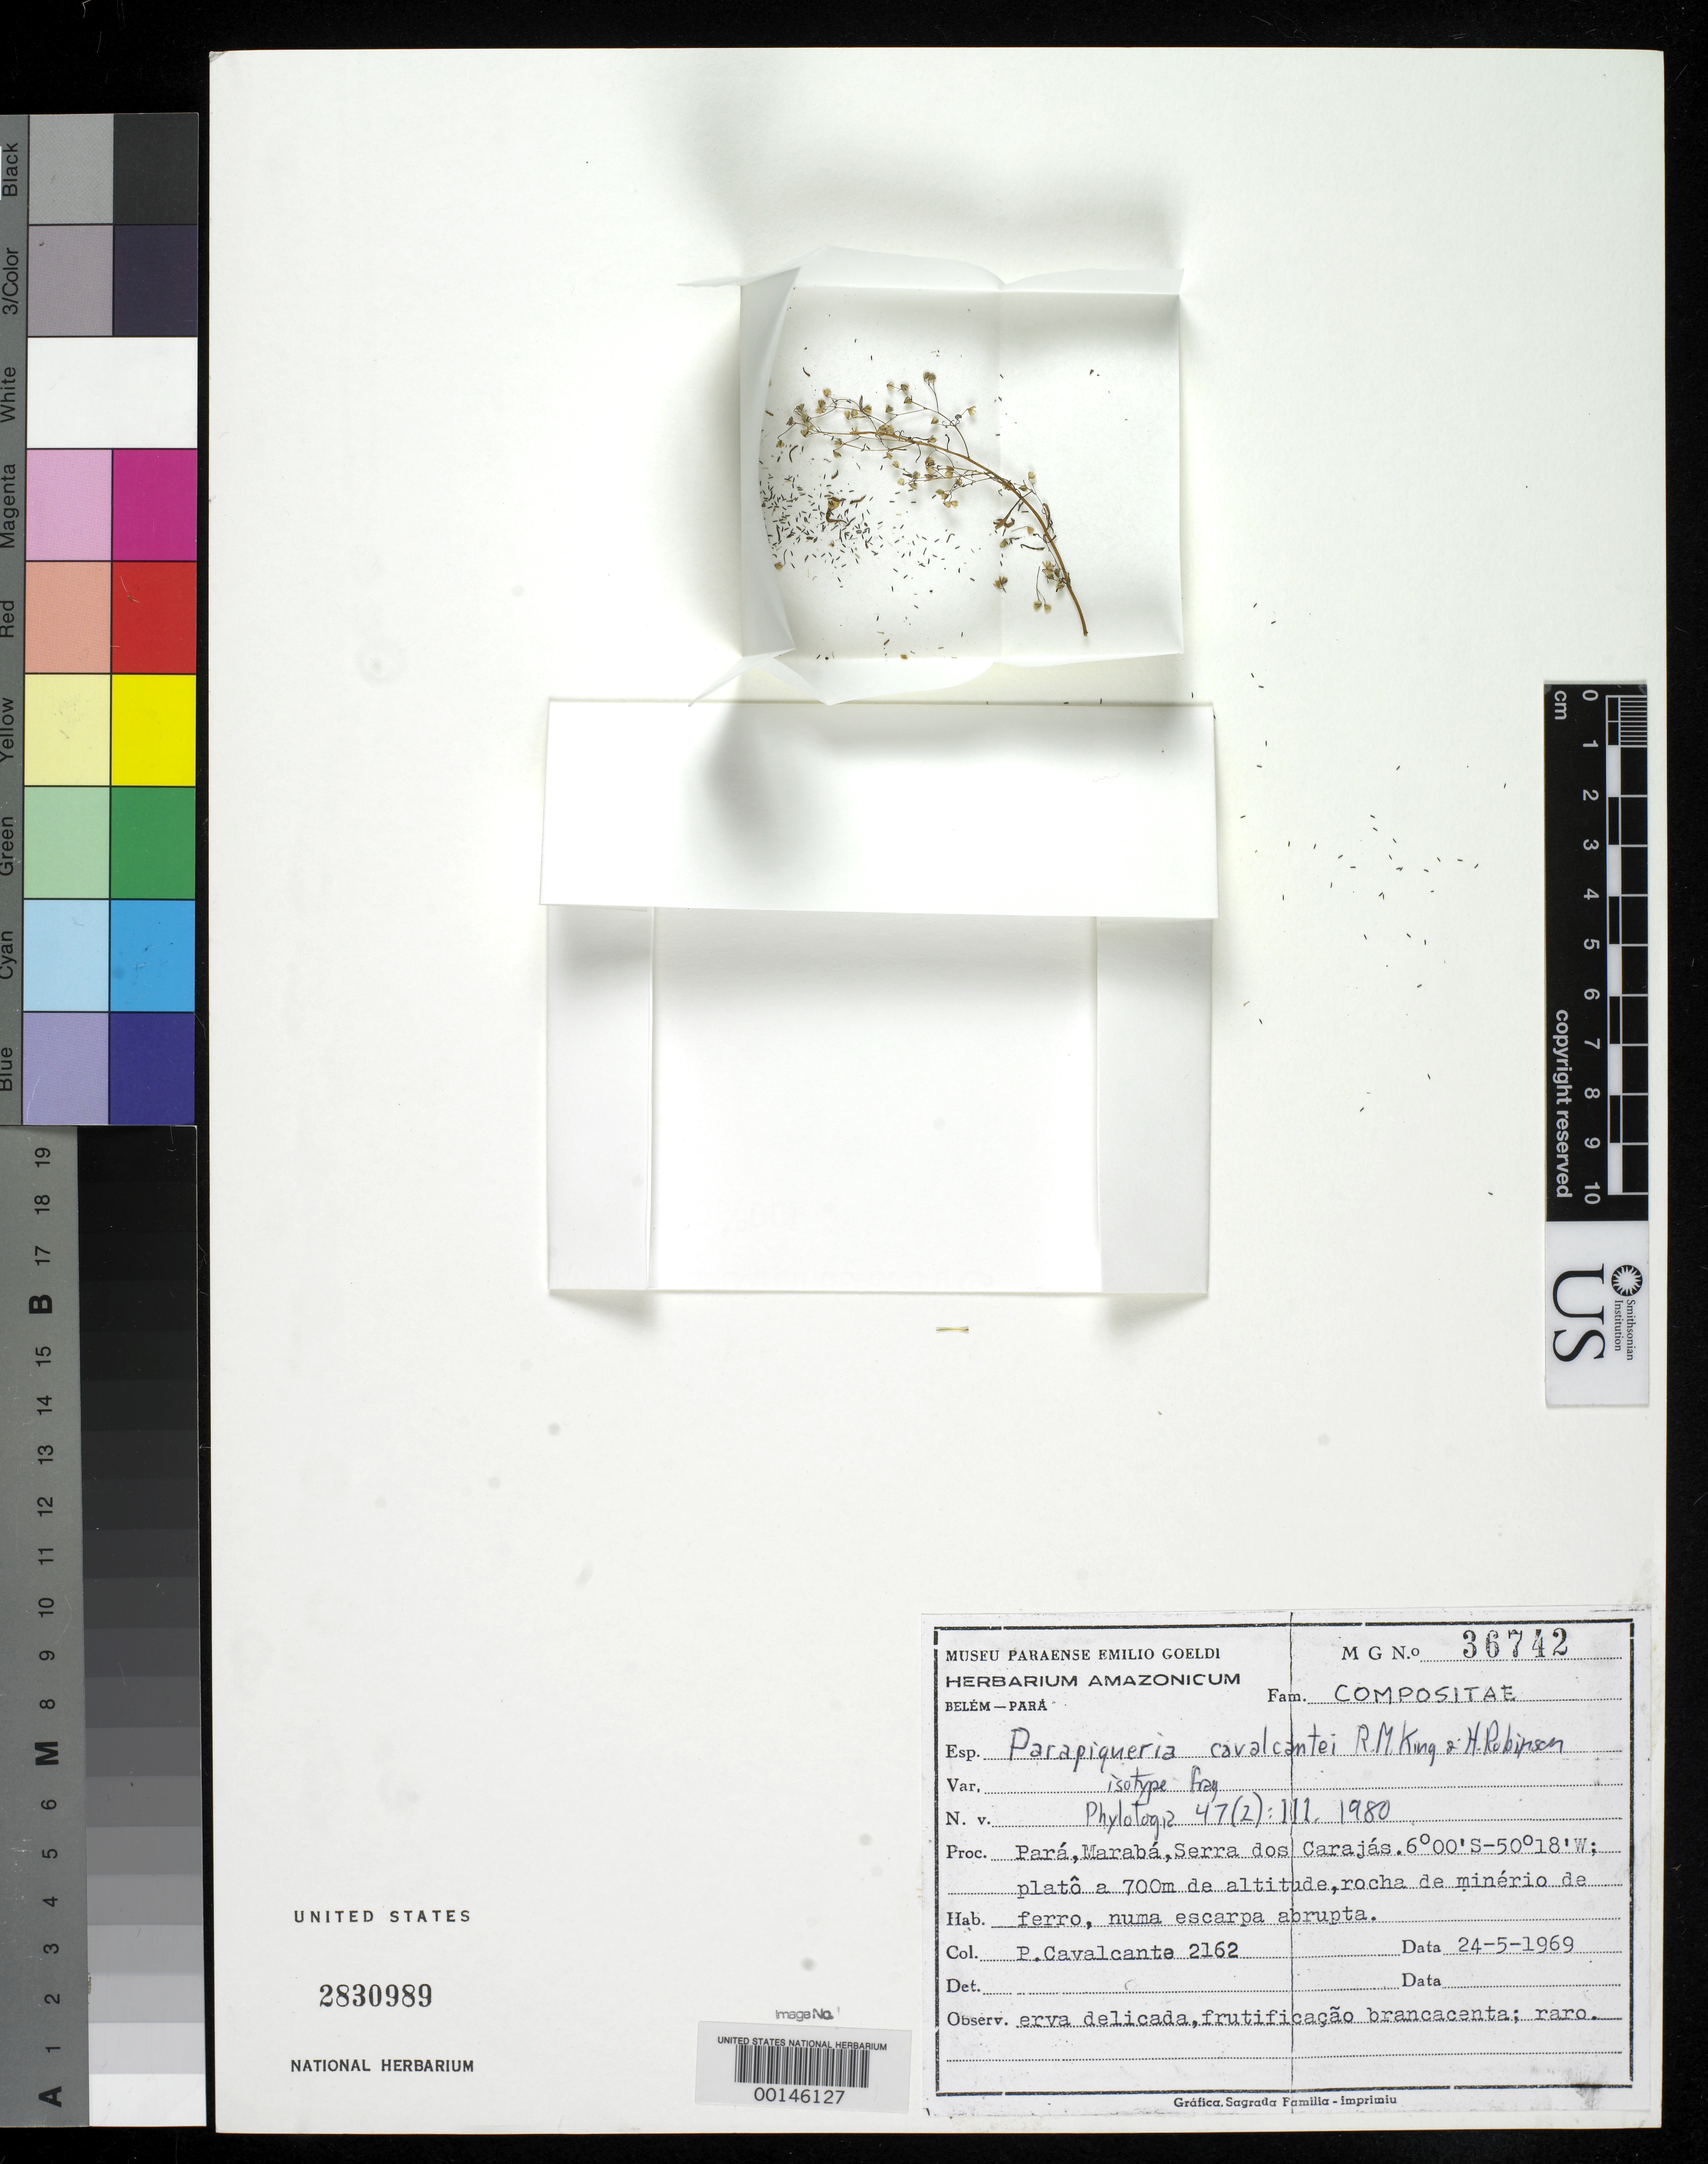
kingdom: Plantae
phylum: Tracheophyta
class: Magnoliopsida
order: Asterales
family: Asteraceae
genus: Parapiqueria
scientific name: Parapiqueria cavalcantei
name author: R.M. King & H. Rob.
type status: Type Fragment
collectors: P. B. Cavalcante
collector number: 2162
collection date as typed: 24 May 1969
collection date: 1969-05-24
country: Brazil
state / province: Pará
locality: Maraba, Serra dos Carajas.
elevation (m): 700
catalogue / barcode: US 2830989